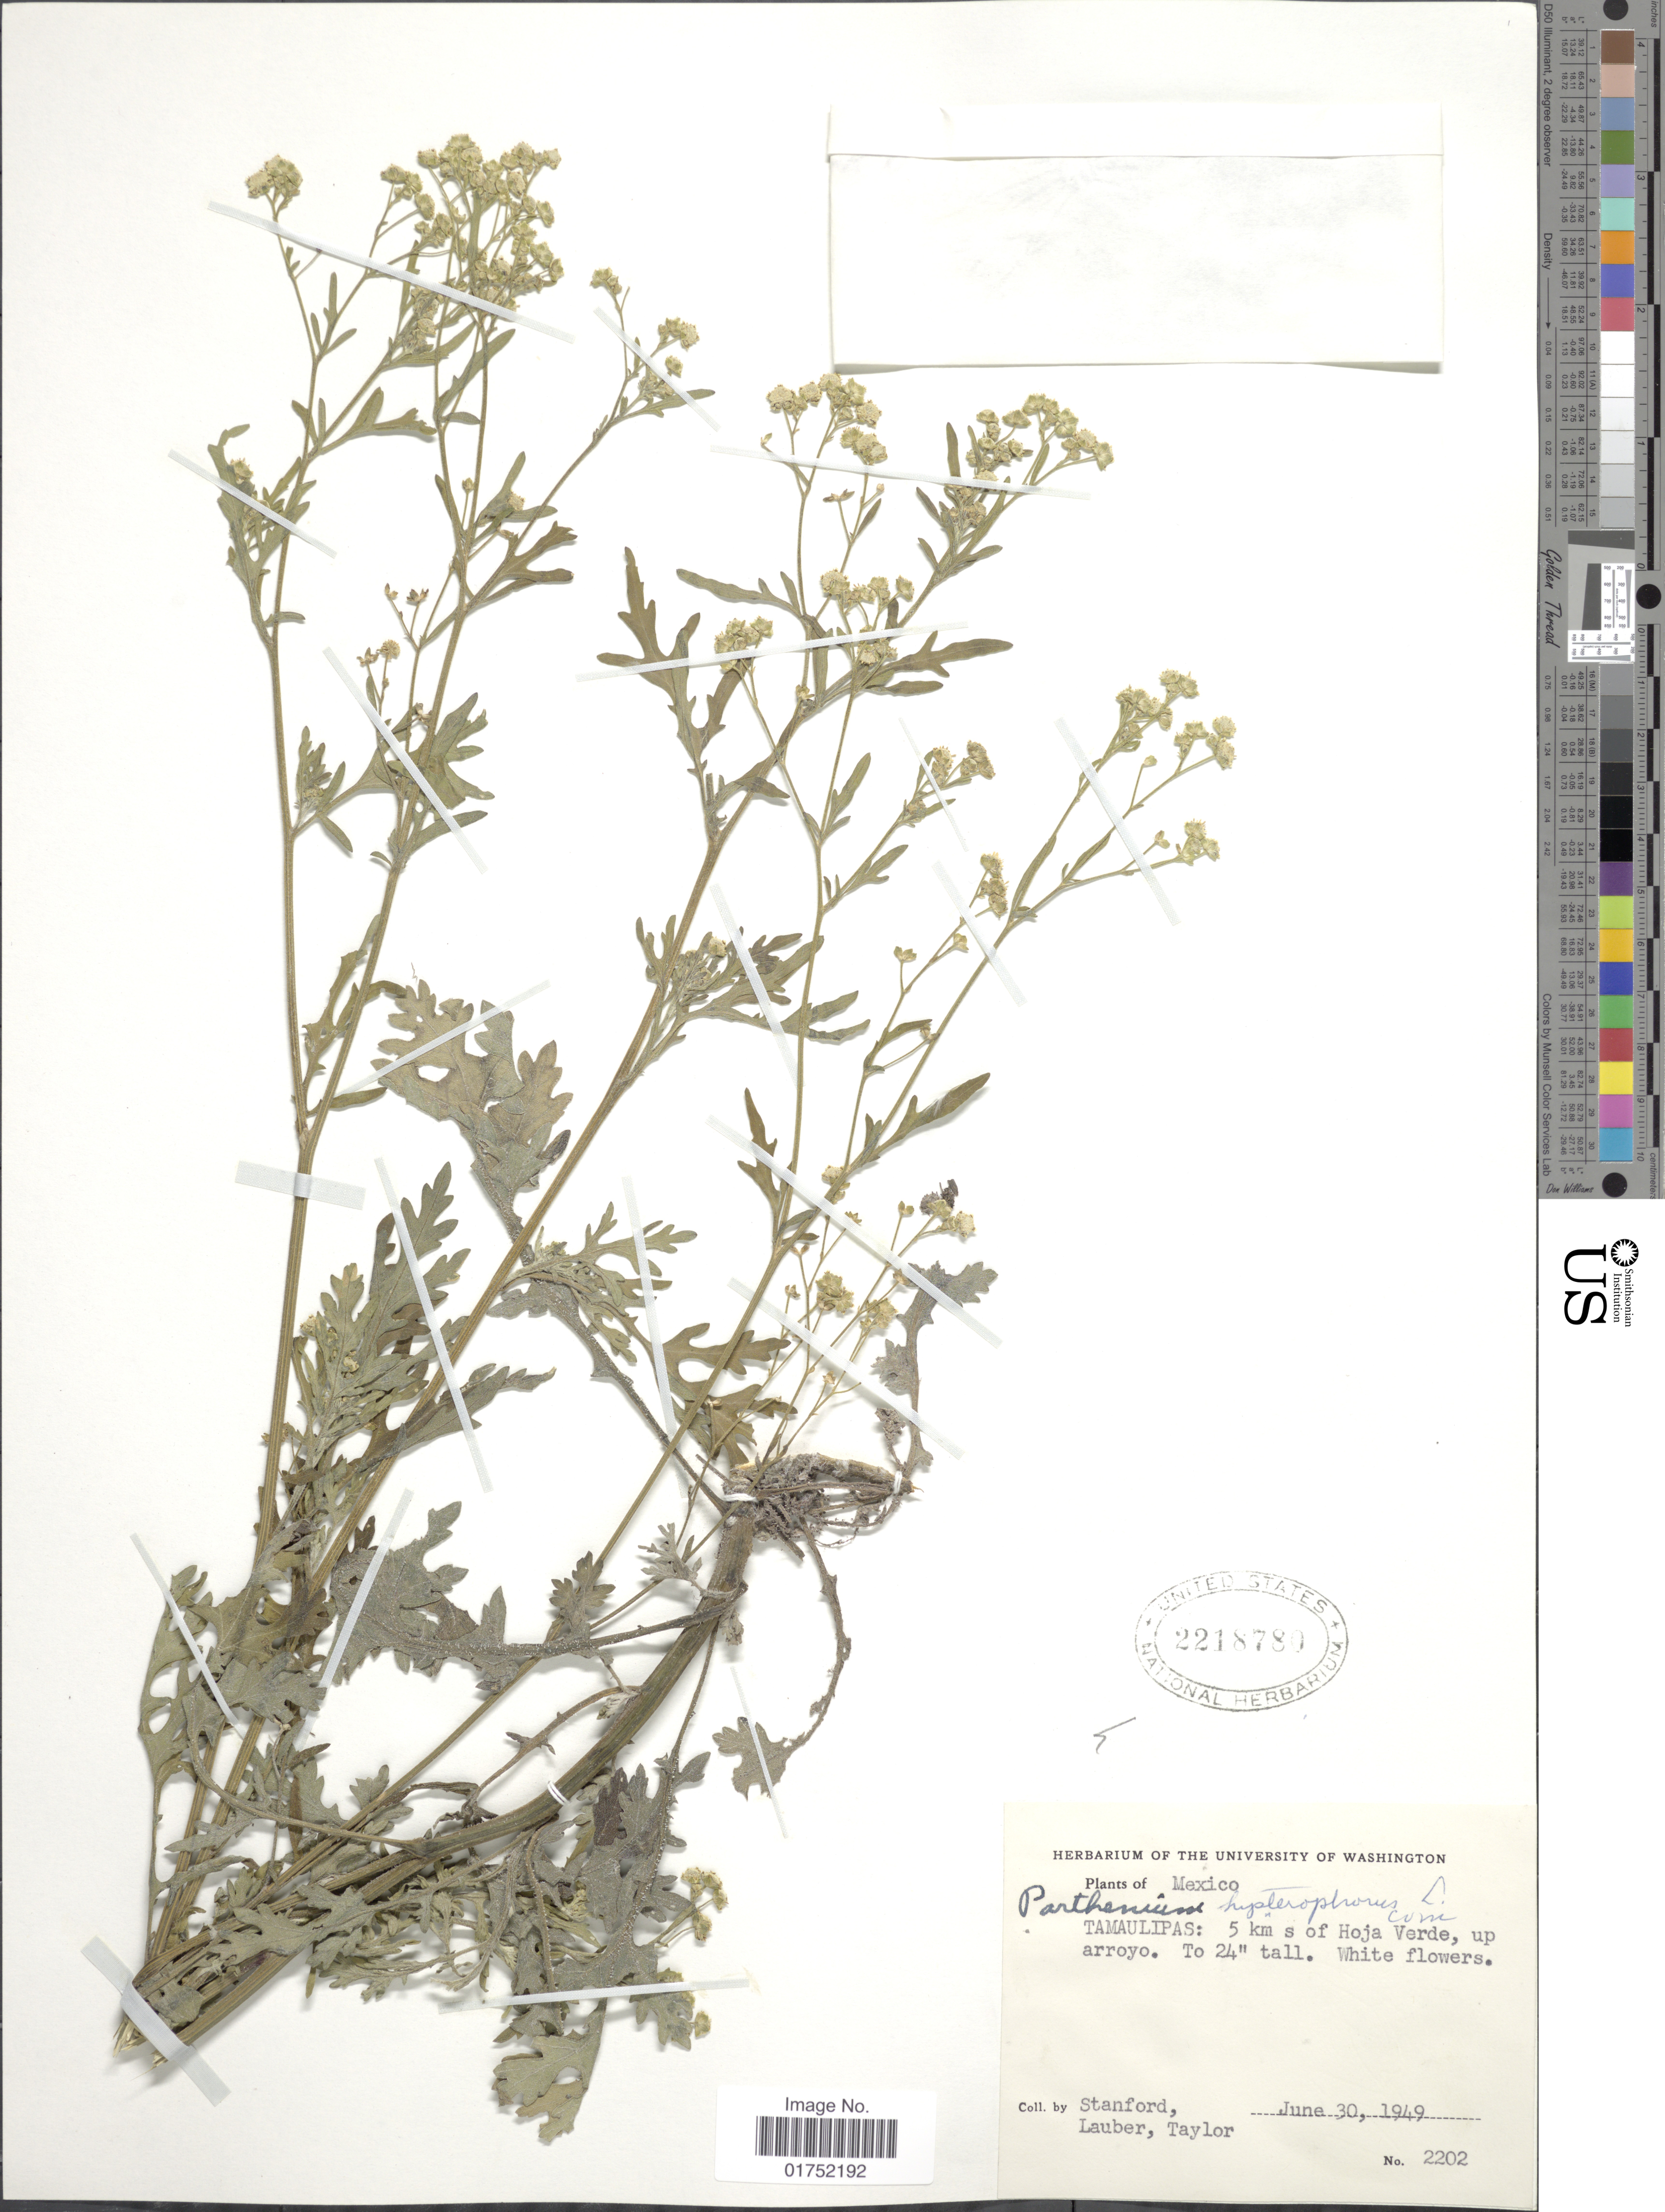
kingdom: Plantae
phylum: Tracheophyta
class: Magnoliopsida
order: Asterales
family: Asteraceae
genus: Parthenium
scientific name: Parthenium hysterophorus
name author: L.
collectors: -. Stanford, -. Lauber & -. Taylor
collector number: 2202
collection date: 1949-06-30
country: Mexico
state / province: Tamaulipas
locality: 5 km s of Hoja Verde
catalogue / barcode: US 2218780